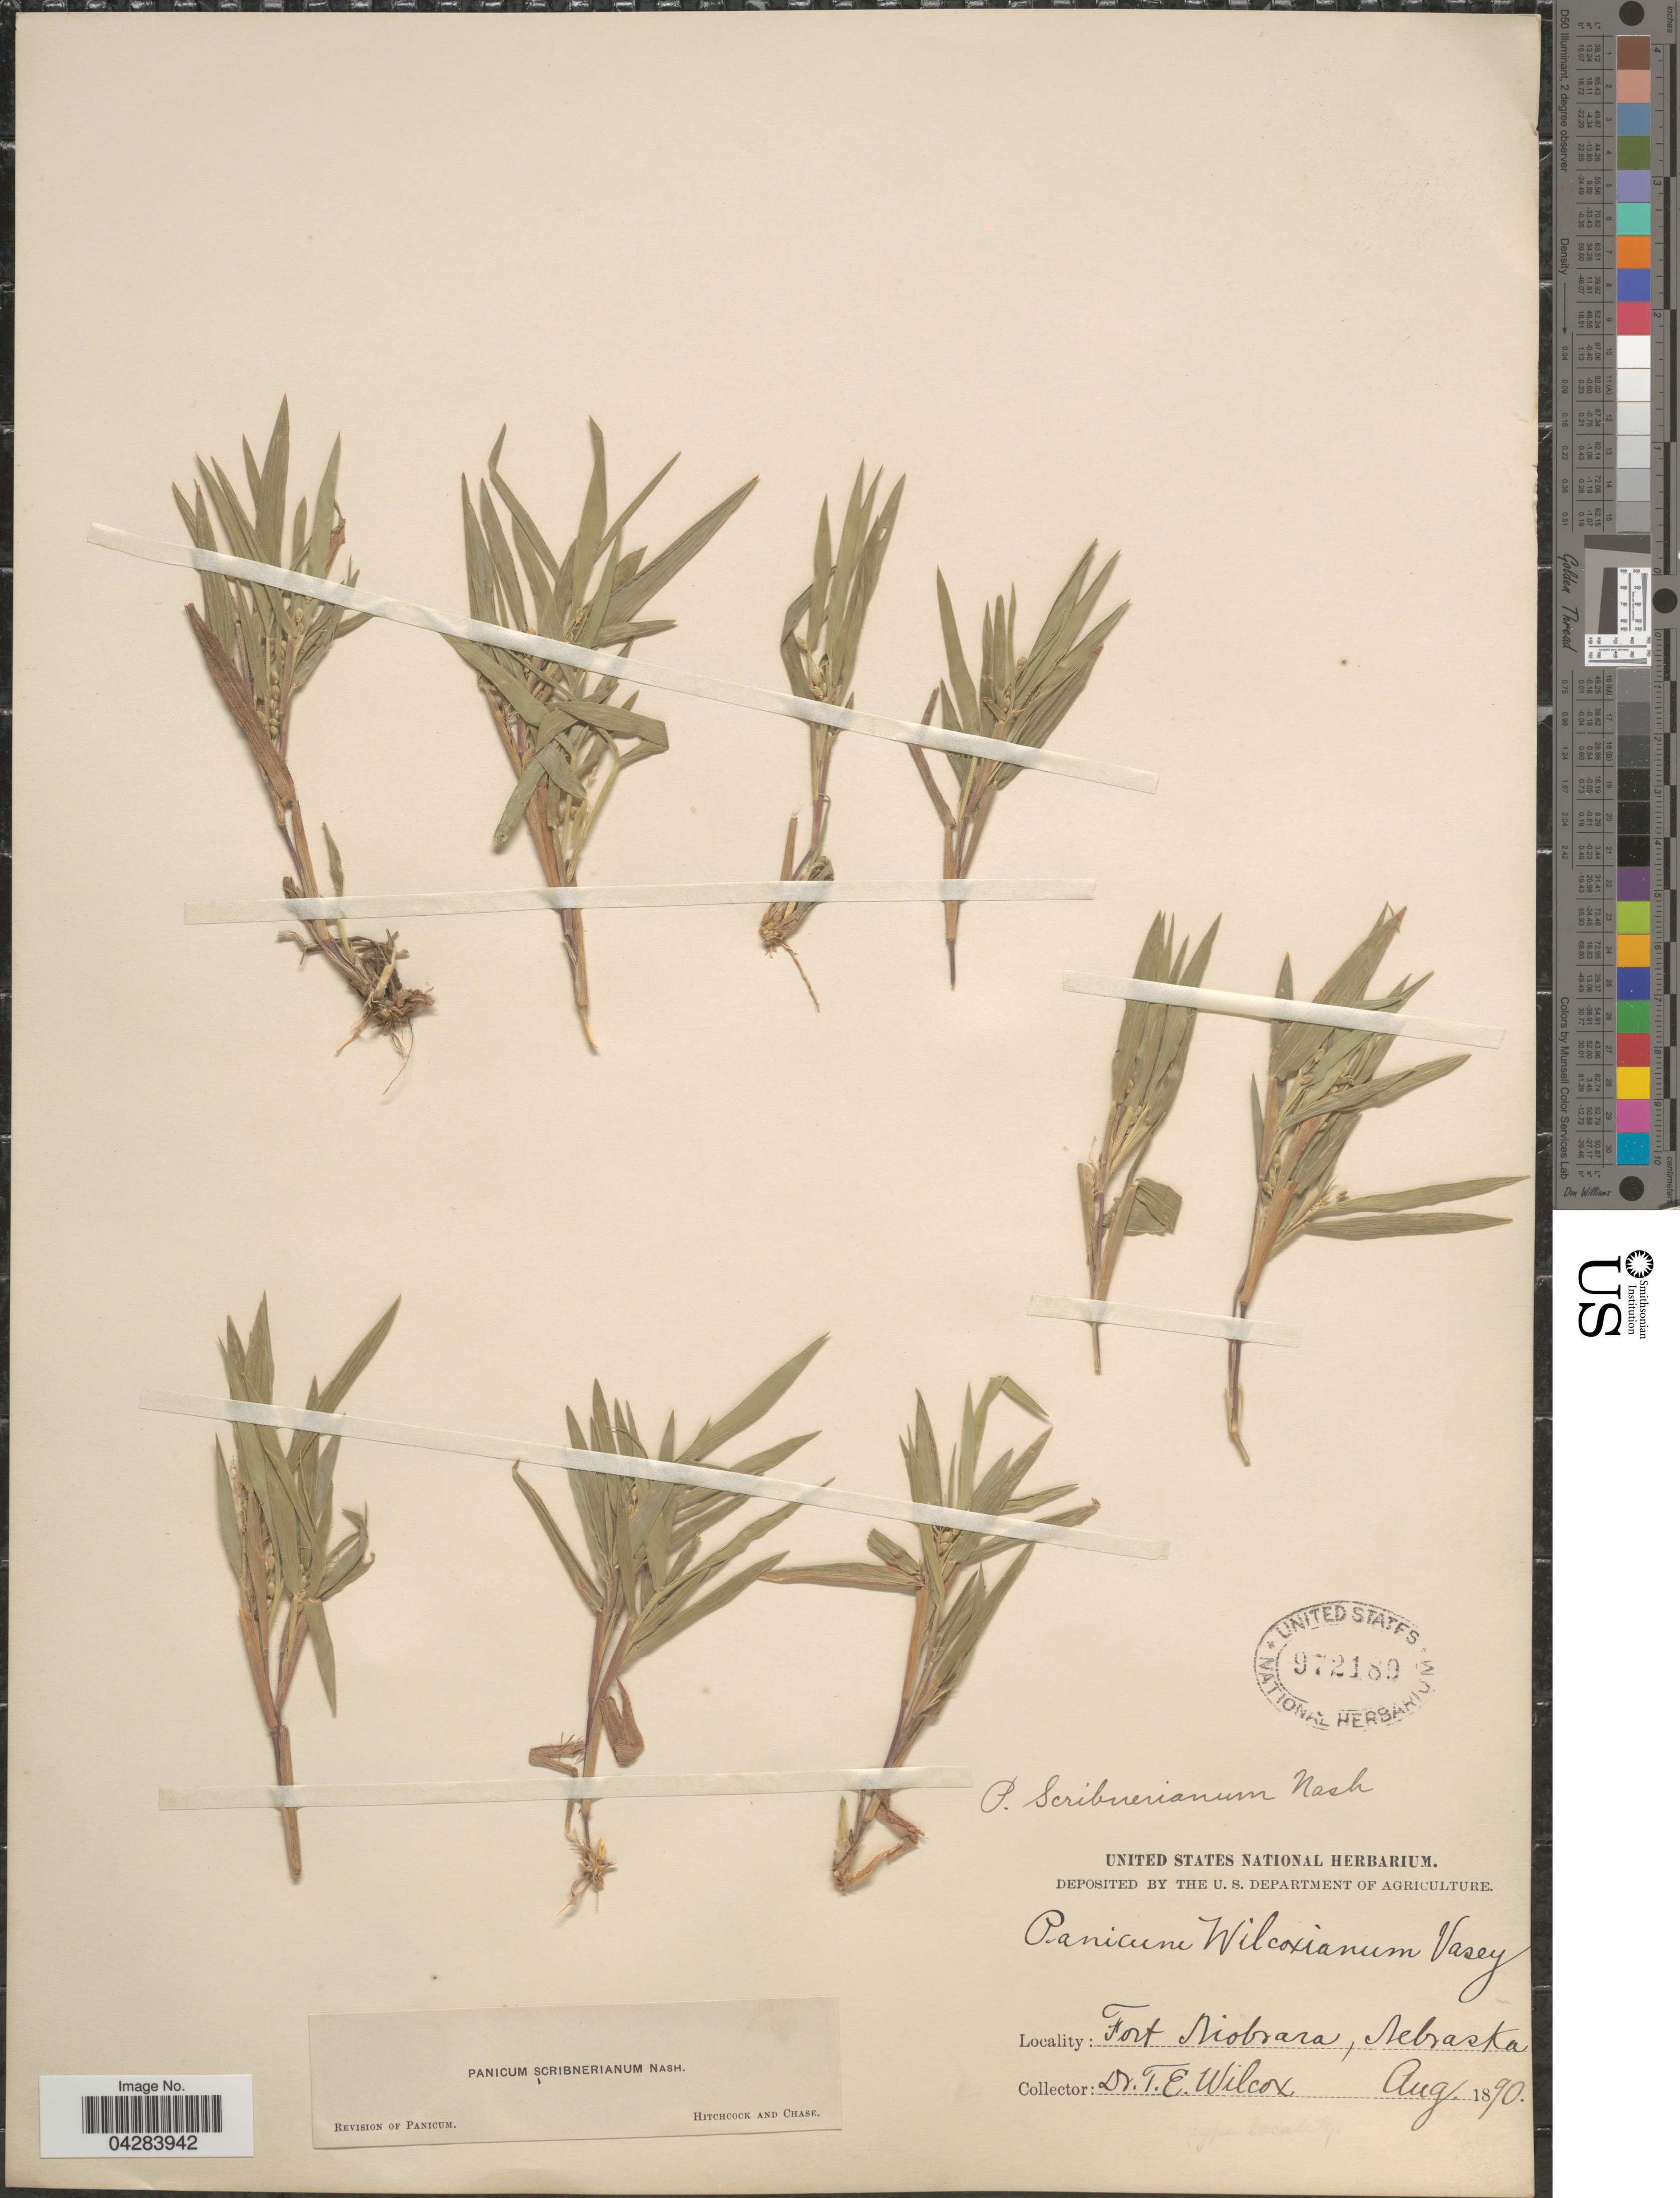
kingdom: Plantae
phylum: Tracheophyta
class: Liliopsida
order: Poales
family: Poaceae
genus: Dichanthelium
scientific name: Dichanthelium oligosanthes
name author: (Schult.) Gould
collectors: T. E. Wilcox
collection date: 1890-08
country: United States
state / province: Nebraska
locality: Fort Niobrara.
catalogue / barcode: US 972180